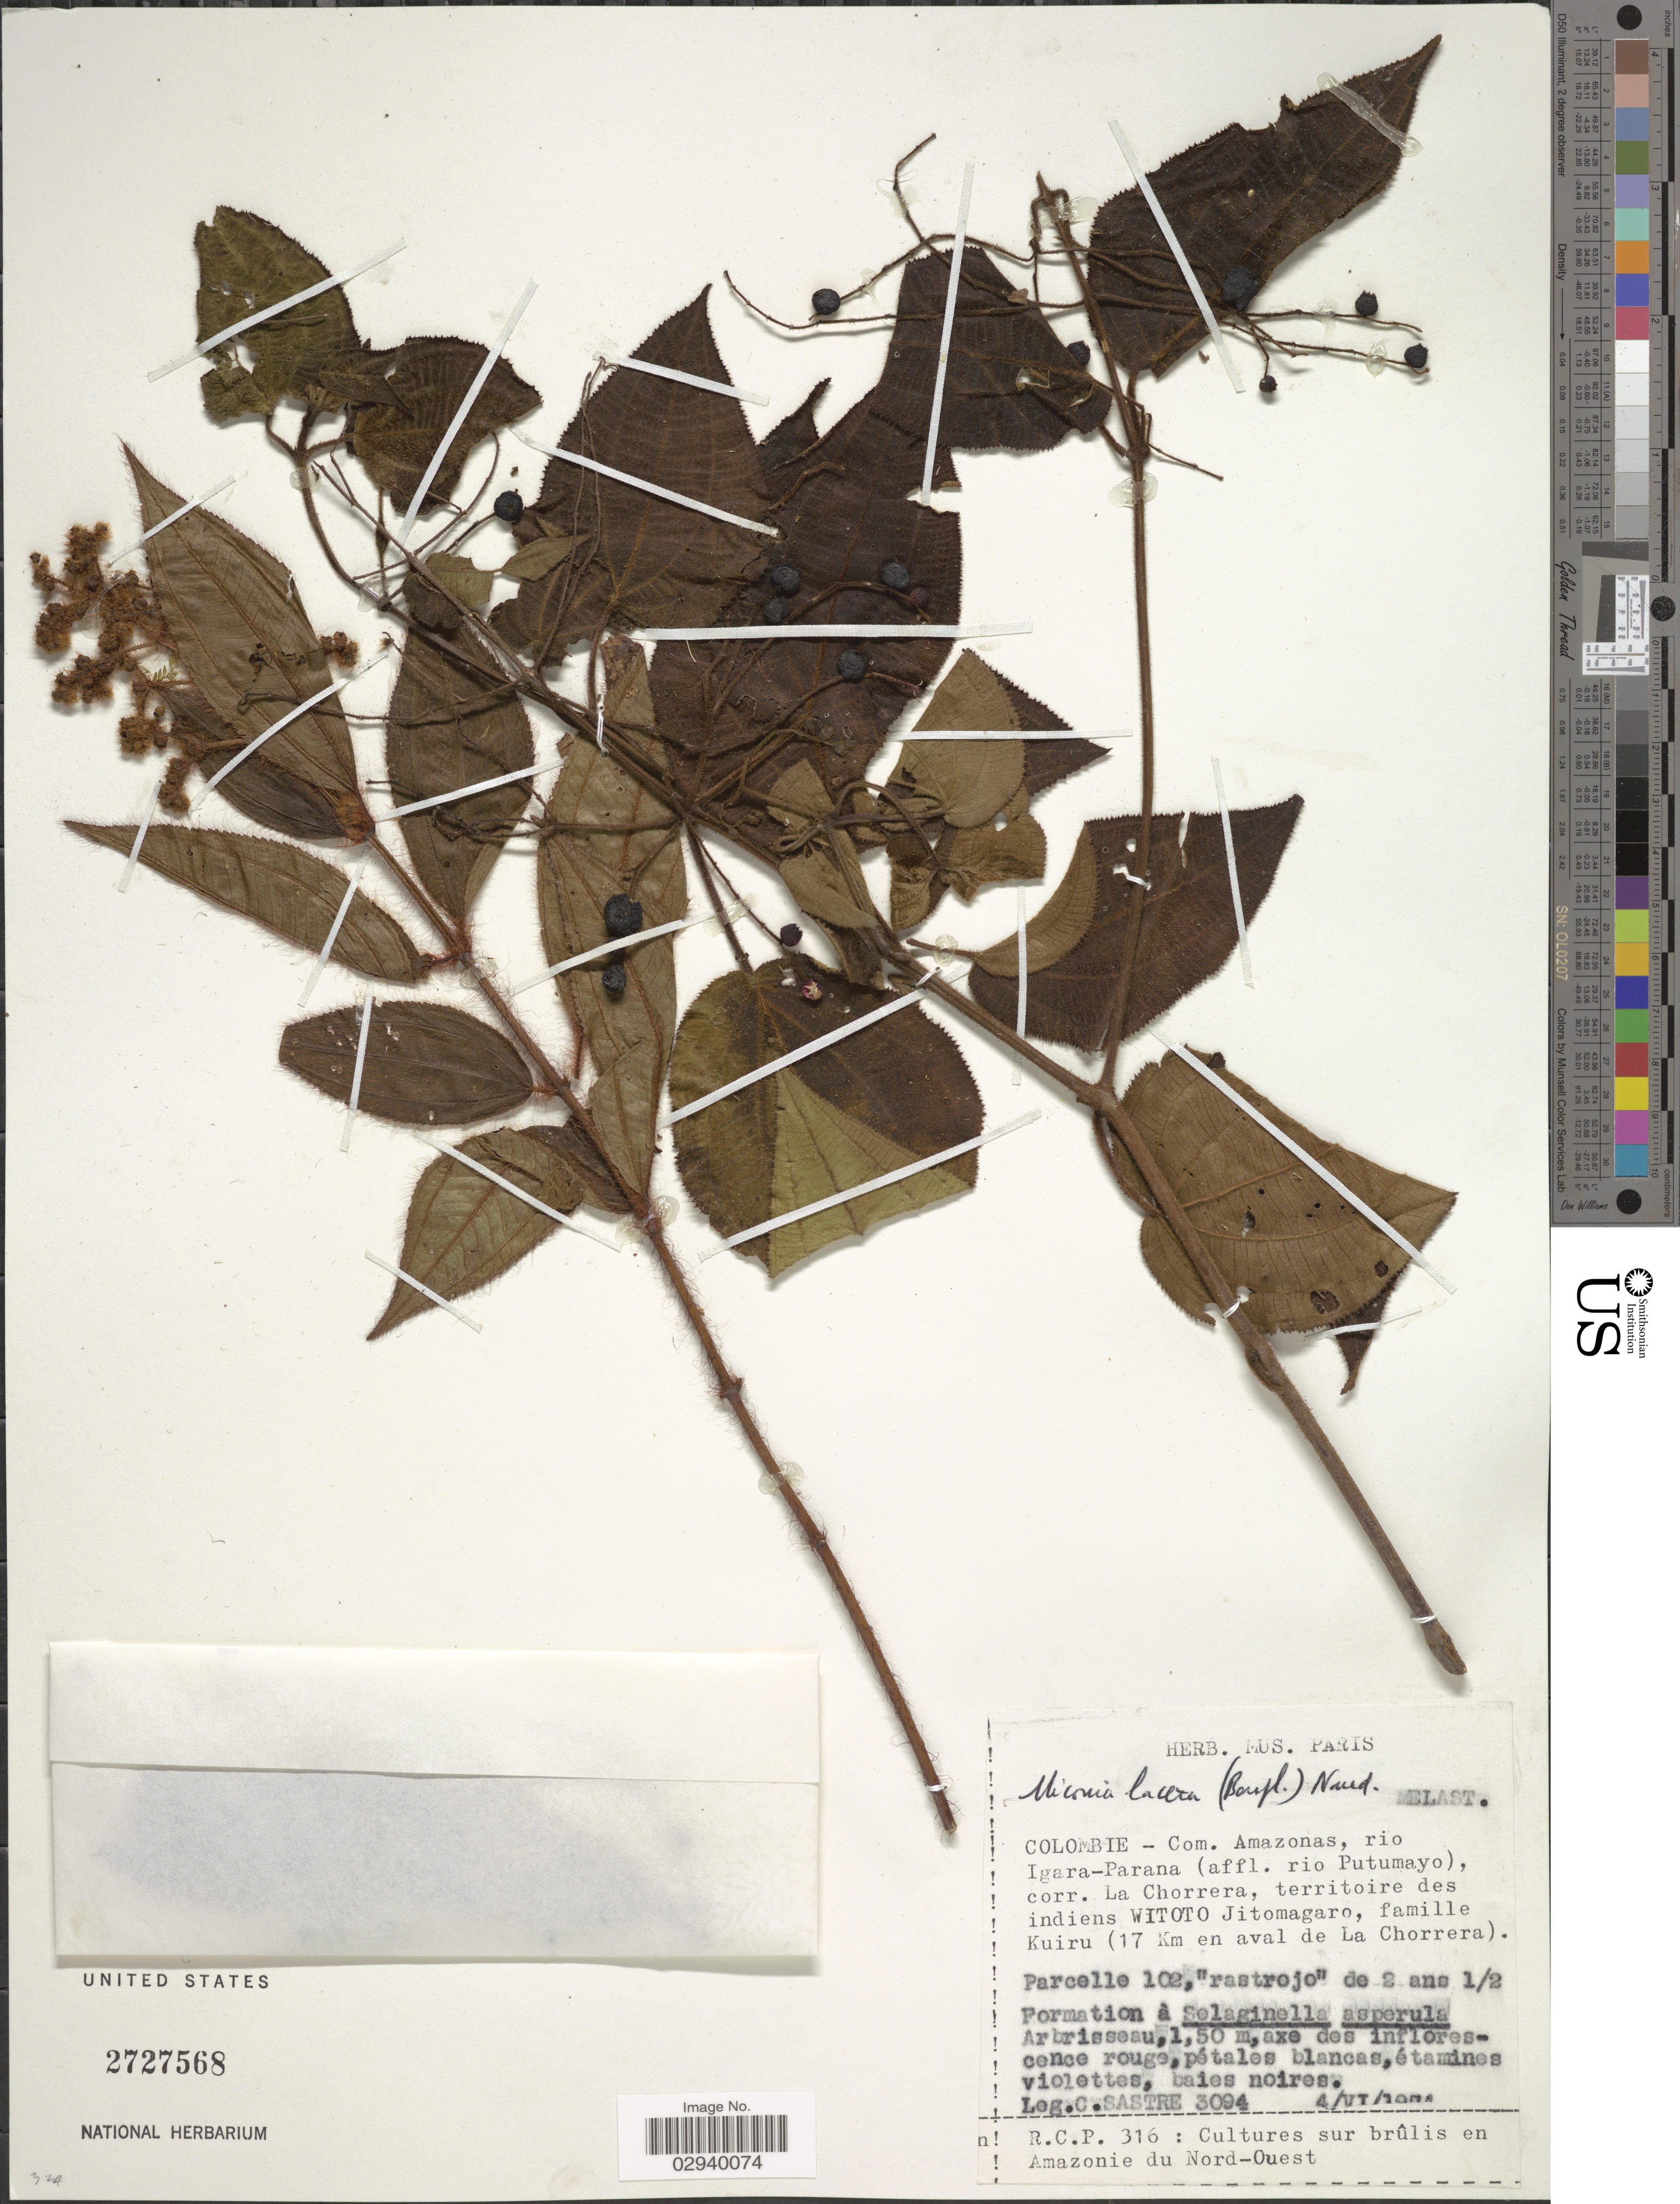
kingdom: Plantae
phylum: Tracheophyta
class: Magnoliopsida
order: Myrtales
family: Melastomataceae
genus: Miconia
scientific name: Miconia lacera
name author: (Bonpl.) Naudin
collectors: C. Sastre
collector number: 3094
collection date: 1994-06-04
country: Colombia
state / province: Amazônas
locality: Com. Amazonas, rio Igara-Parana (affl. rio Putumayo), corr. La Chorrera, territoire des indiens WITOTO Jitomagaro, famille Kuiru (17 Km en aval de La Chorrera).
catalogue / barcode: US 2727568